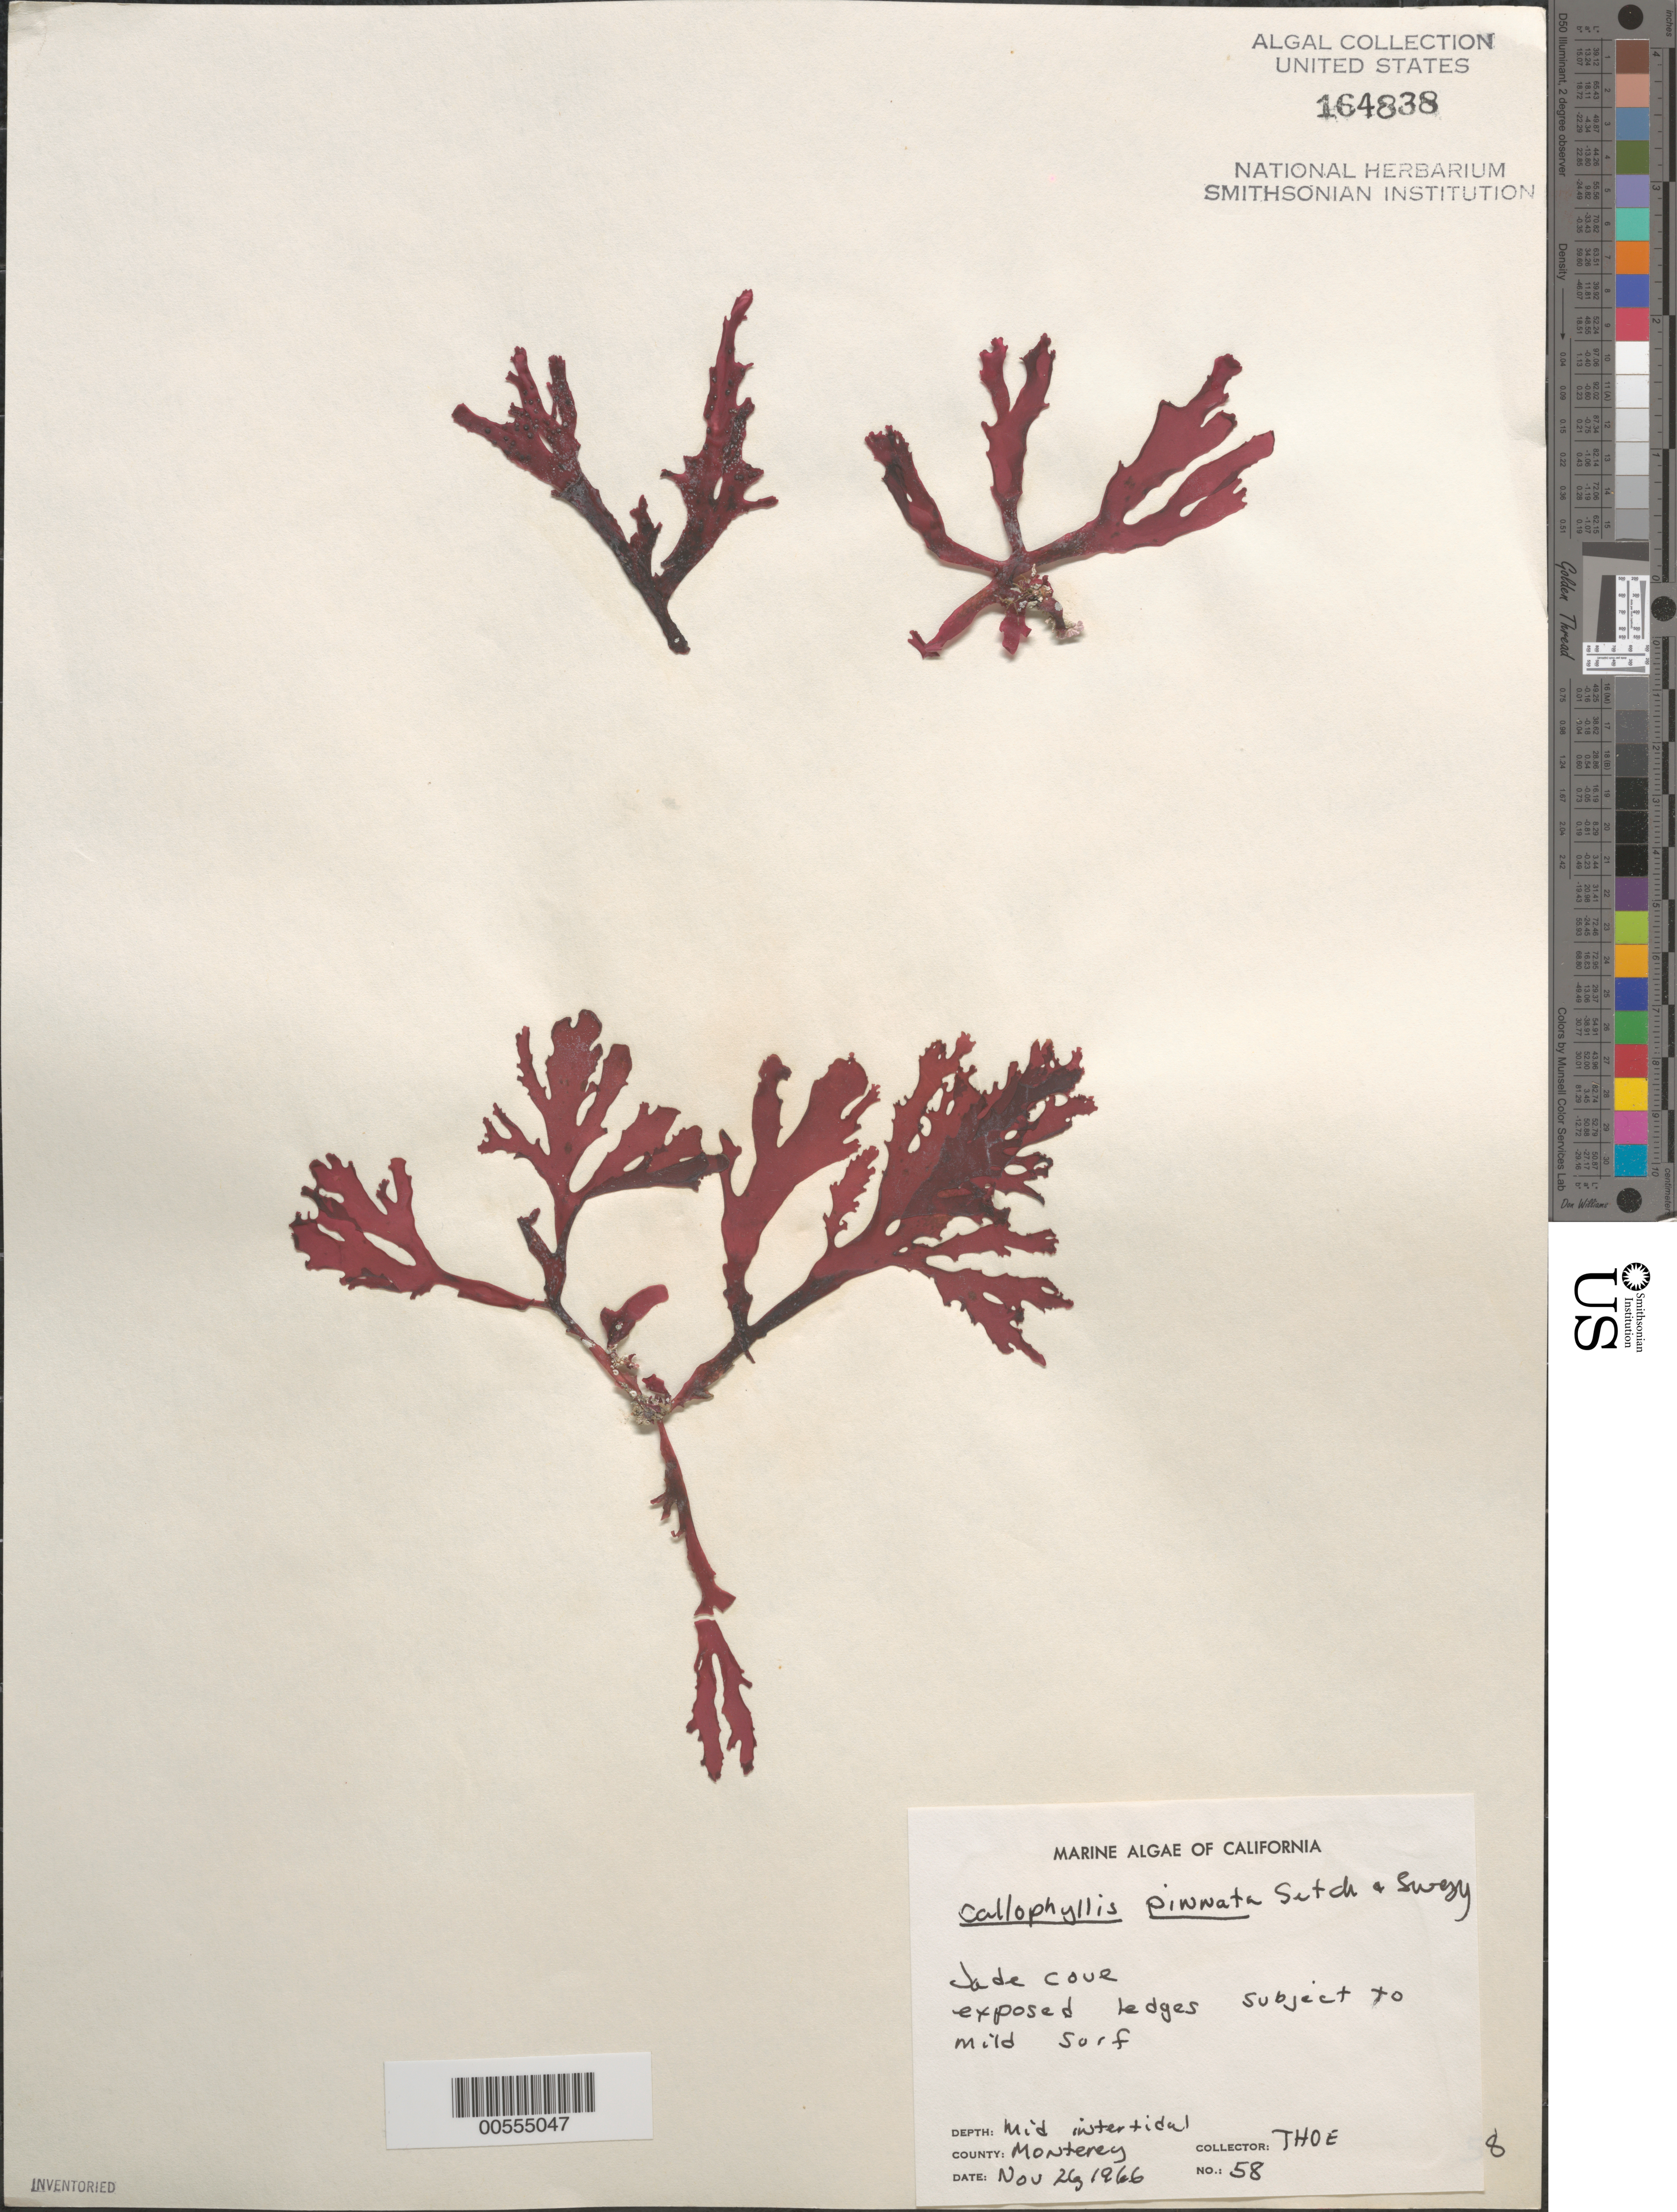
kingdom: Plantae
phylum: Rhodophyta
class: Florideophyceae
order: Gigartinales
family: Kallymeniaceae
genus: Callophyllis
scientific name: Callophyllis pinnata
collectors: THOE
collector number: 58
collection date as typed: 26 Nov 1966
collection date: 1966-11-26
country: United States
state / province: California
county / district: Monterey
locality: Jade Cove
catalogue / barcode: US 164838